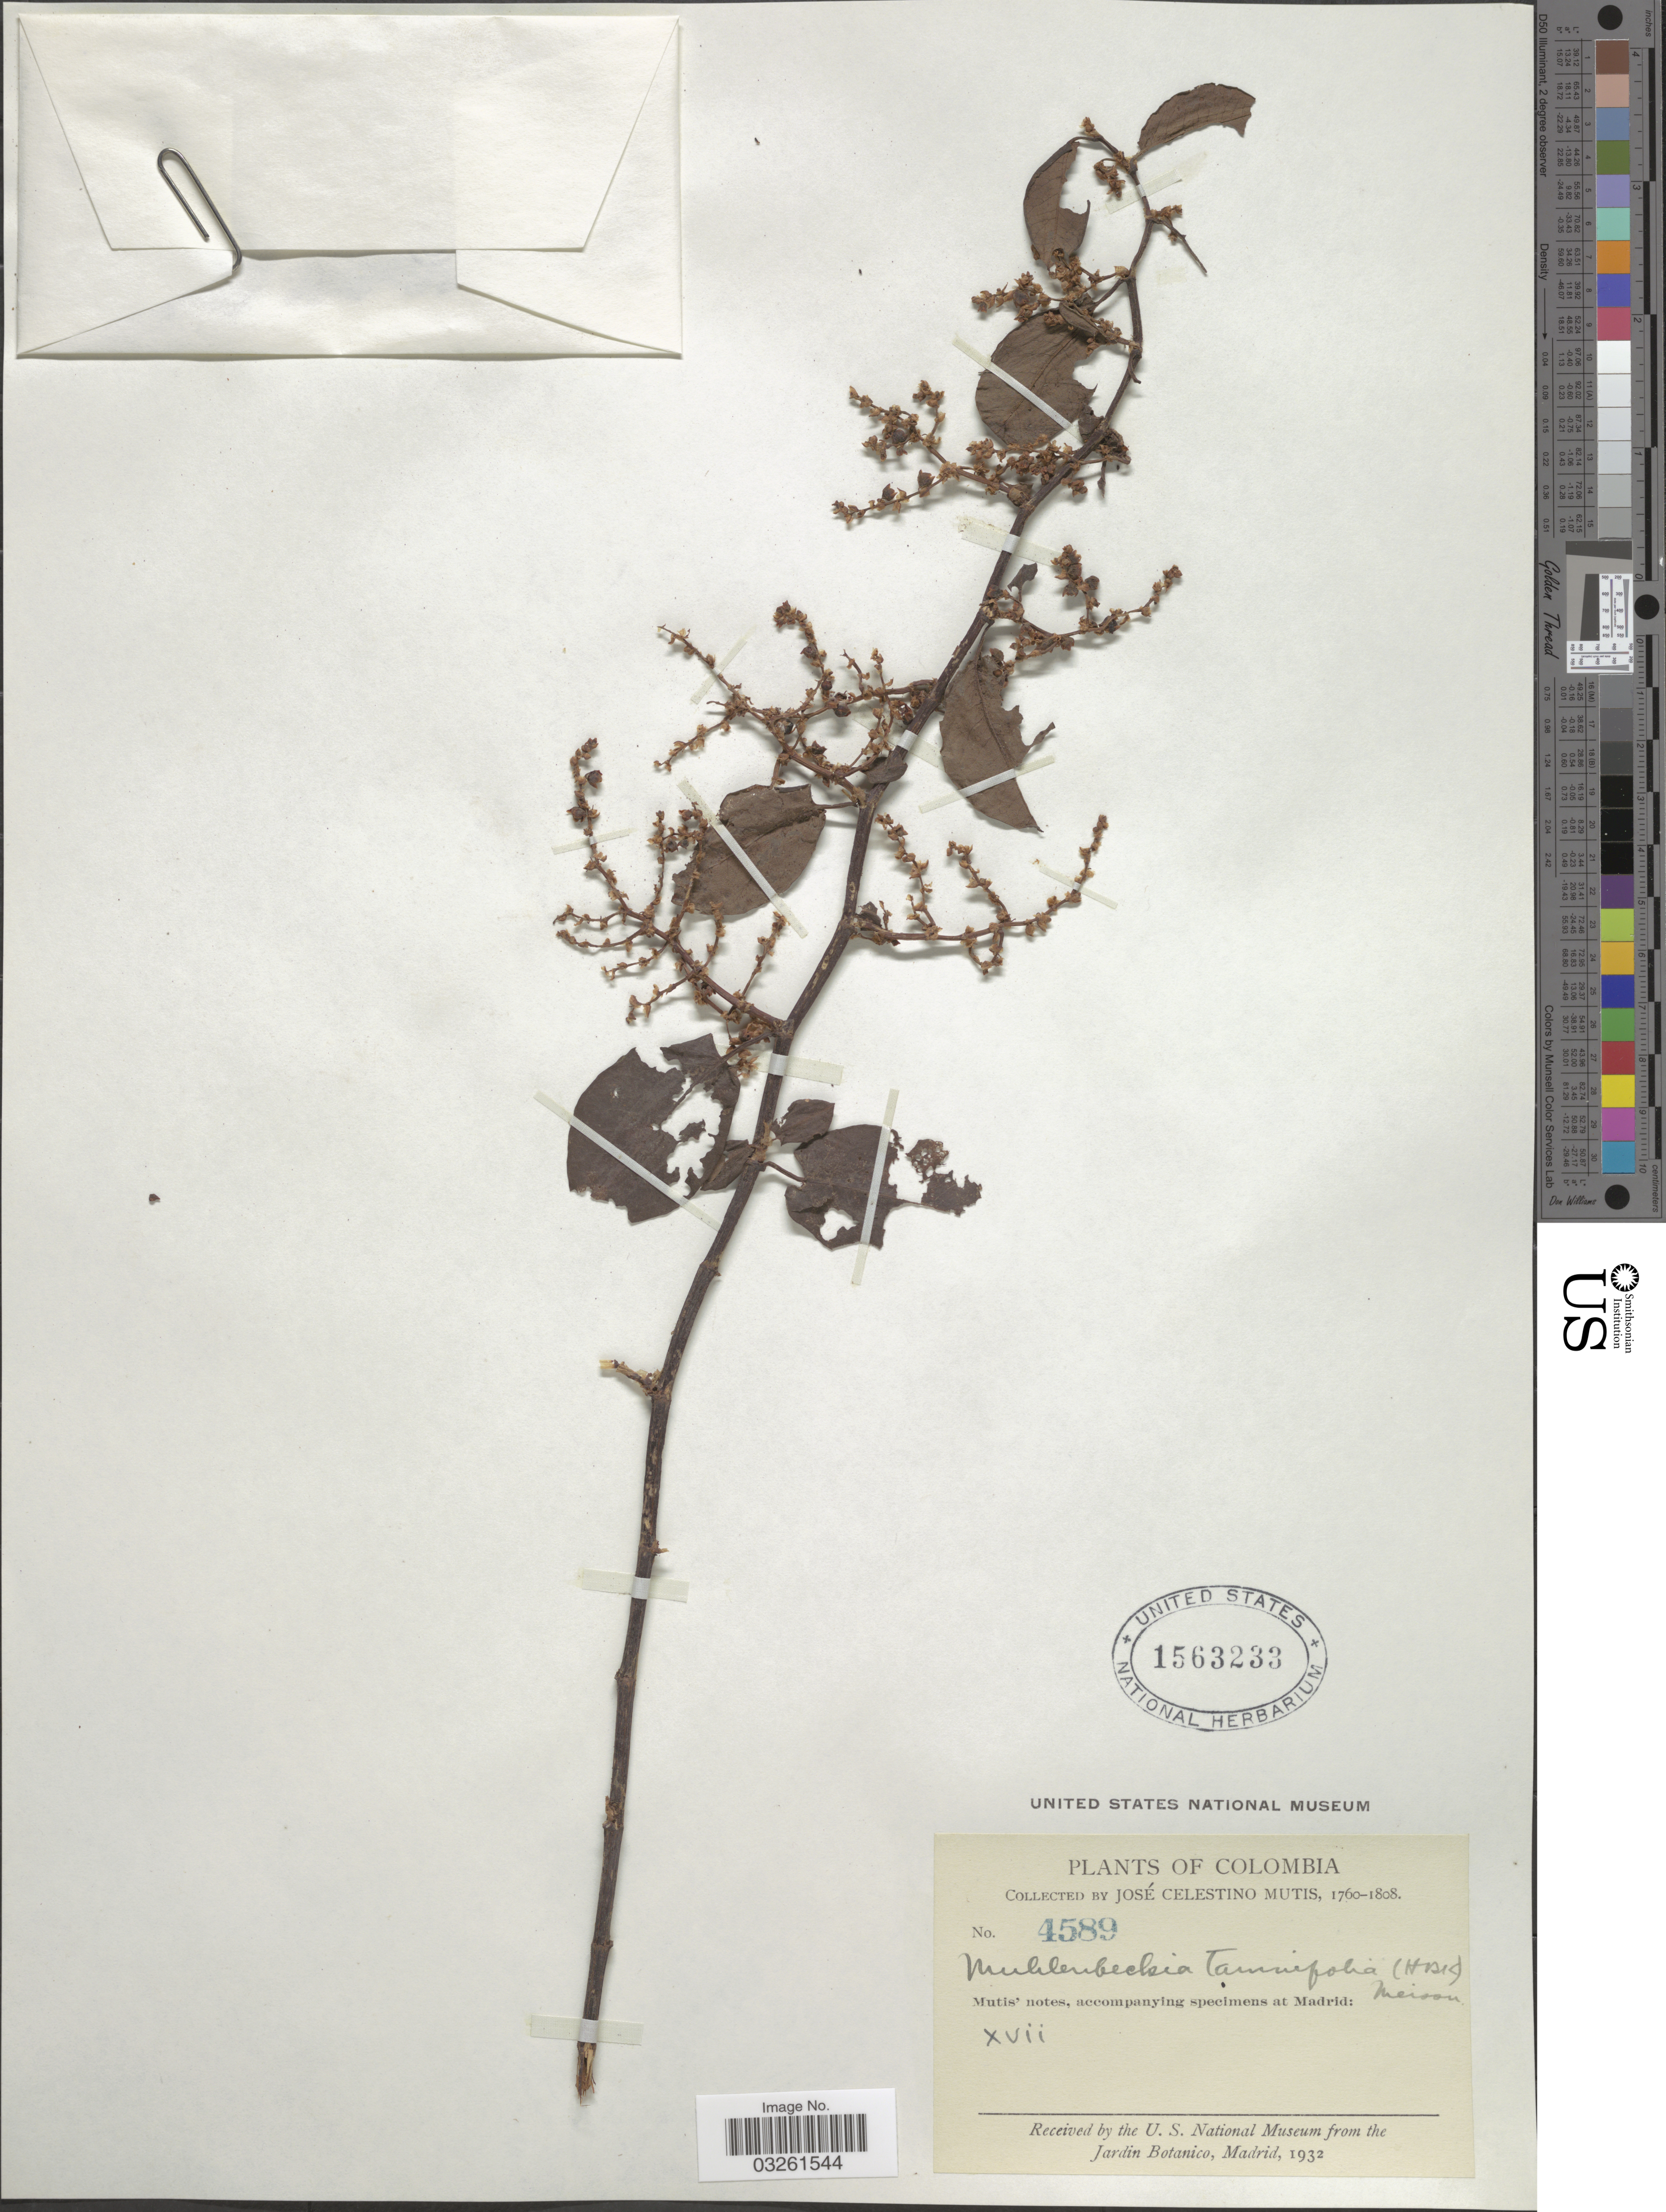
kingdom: Plantae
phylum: Tracheophyta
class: Magnoliopsida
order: Caryophyllales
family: Polygonaceae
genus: Muehlenbeckia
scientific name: Muehlenbeckia tamnifolia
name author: (Kunth) Meisn.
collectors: J. C. B. Mutis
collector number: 4589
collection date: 1760/1808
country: Colombia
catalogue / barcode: US 1563233